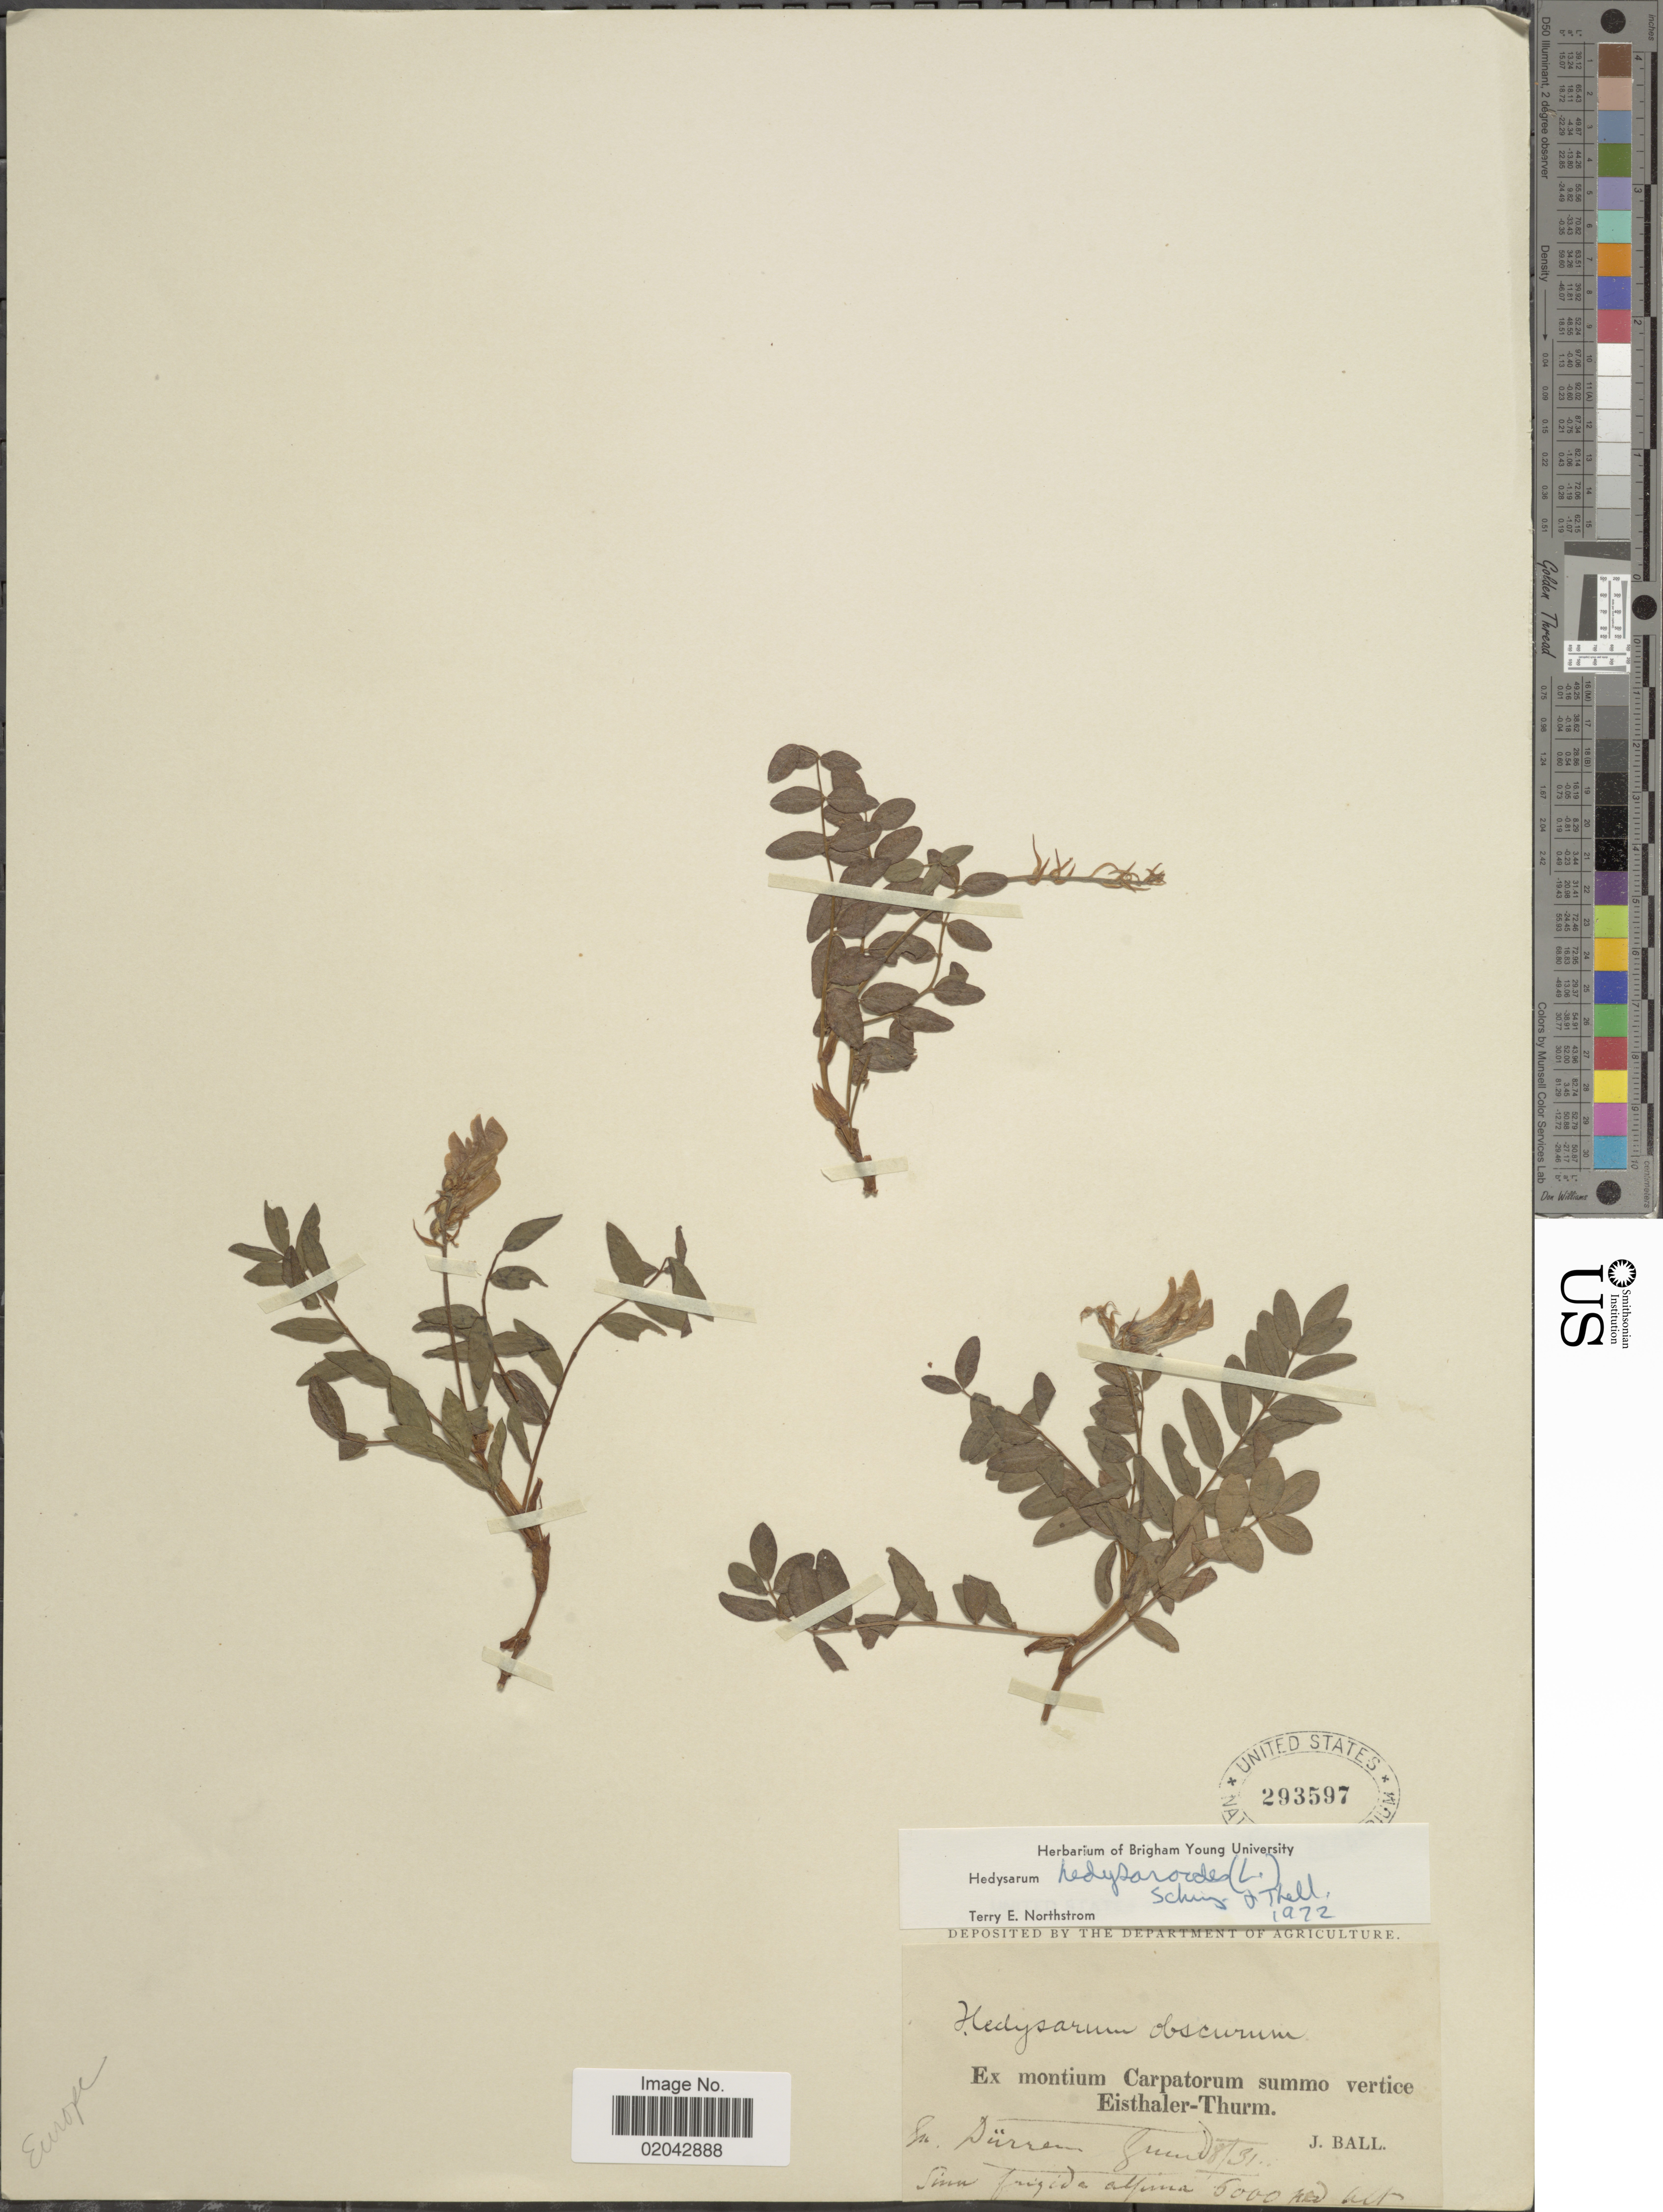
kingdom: Plantae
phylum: Tracheophyta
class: Magnoliopsida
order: Fabales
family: Fabaceae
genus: Hedysarum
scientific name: Hedysarum hedysaroides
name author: (L.) Schinz & Thell.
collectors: J. Ball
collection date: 1831-08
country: Poland/Slovakia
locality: Ex montium Carpatorum summo vertice Eisthaler-Thurm.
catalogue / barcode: US 293597